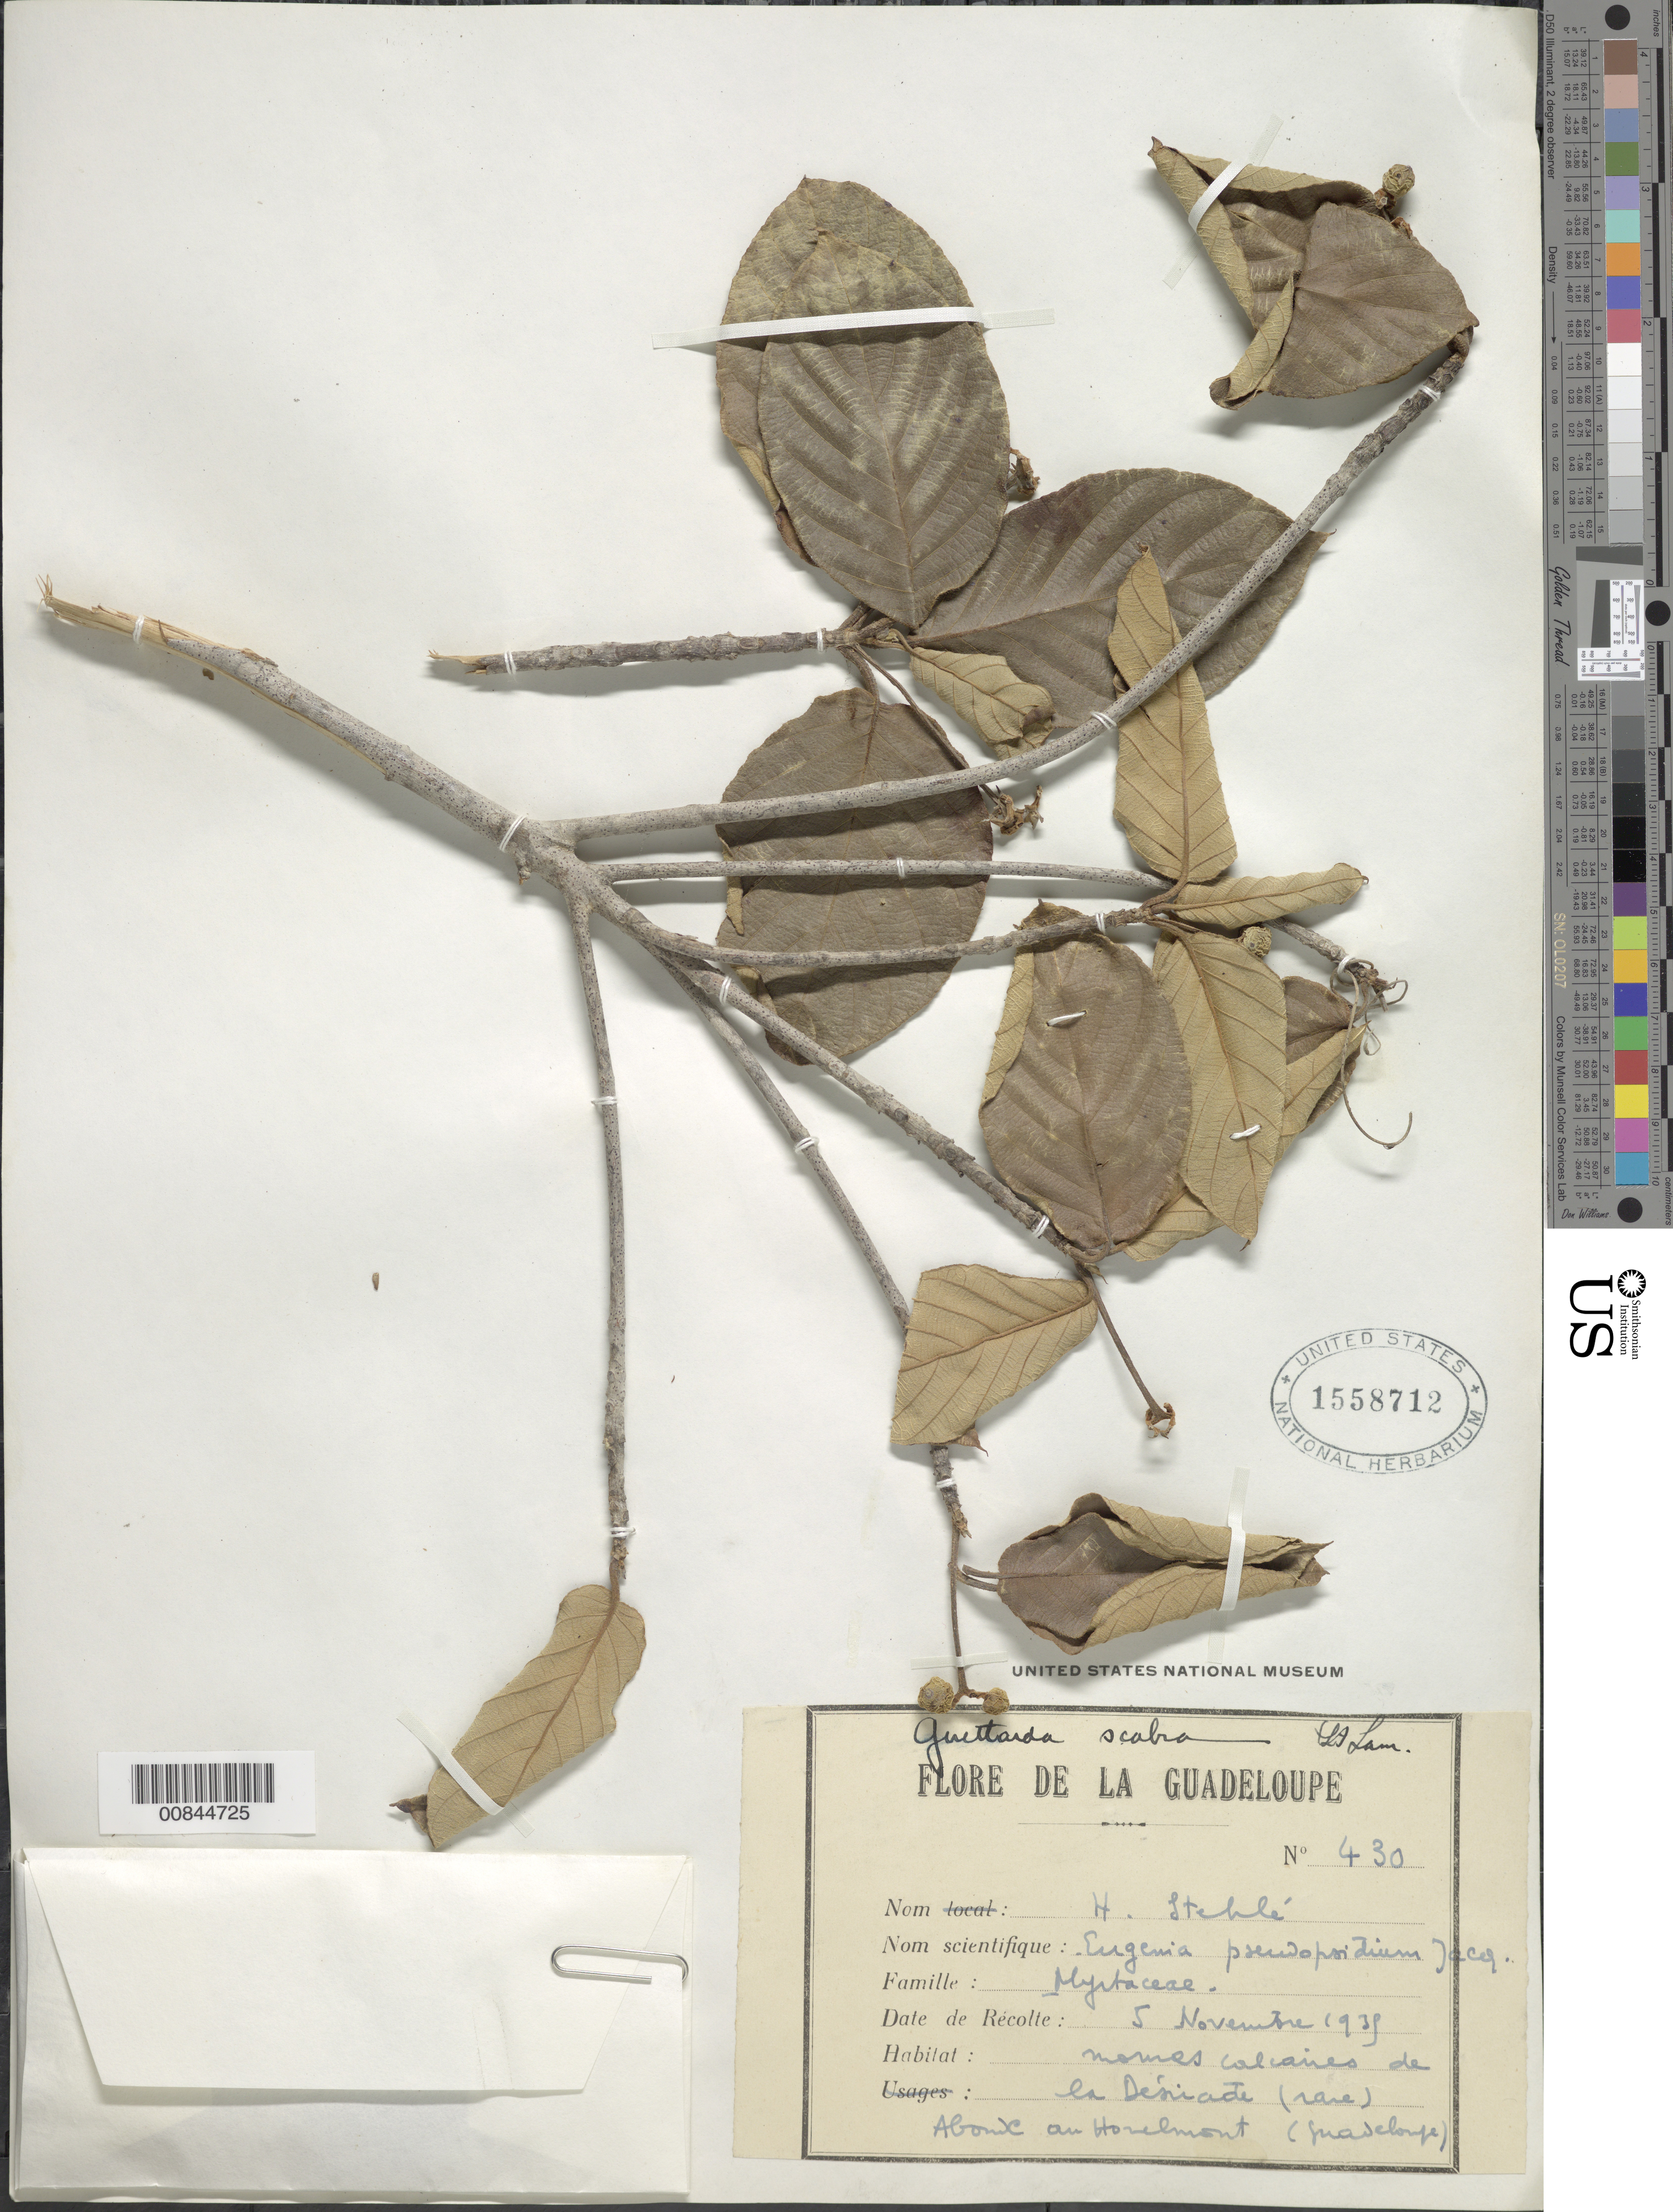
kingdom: Plantae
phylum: Tracheophyta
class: Magnoliopsida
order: Gentianales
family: Rubiaceae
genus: Guettarda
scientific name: Guettarda scabra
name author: (L.) Vent.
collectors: H. Stehlé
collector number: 430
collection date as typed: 05 Nov 1938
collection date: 1938-11-05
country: Guadeloupe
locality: Mornes de la Désirade, above Houélmont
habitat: Mornes calcaires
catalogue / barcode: US 1558712